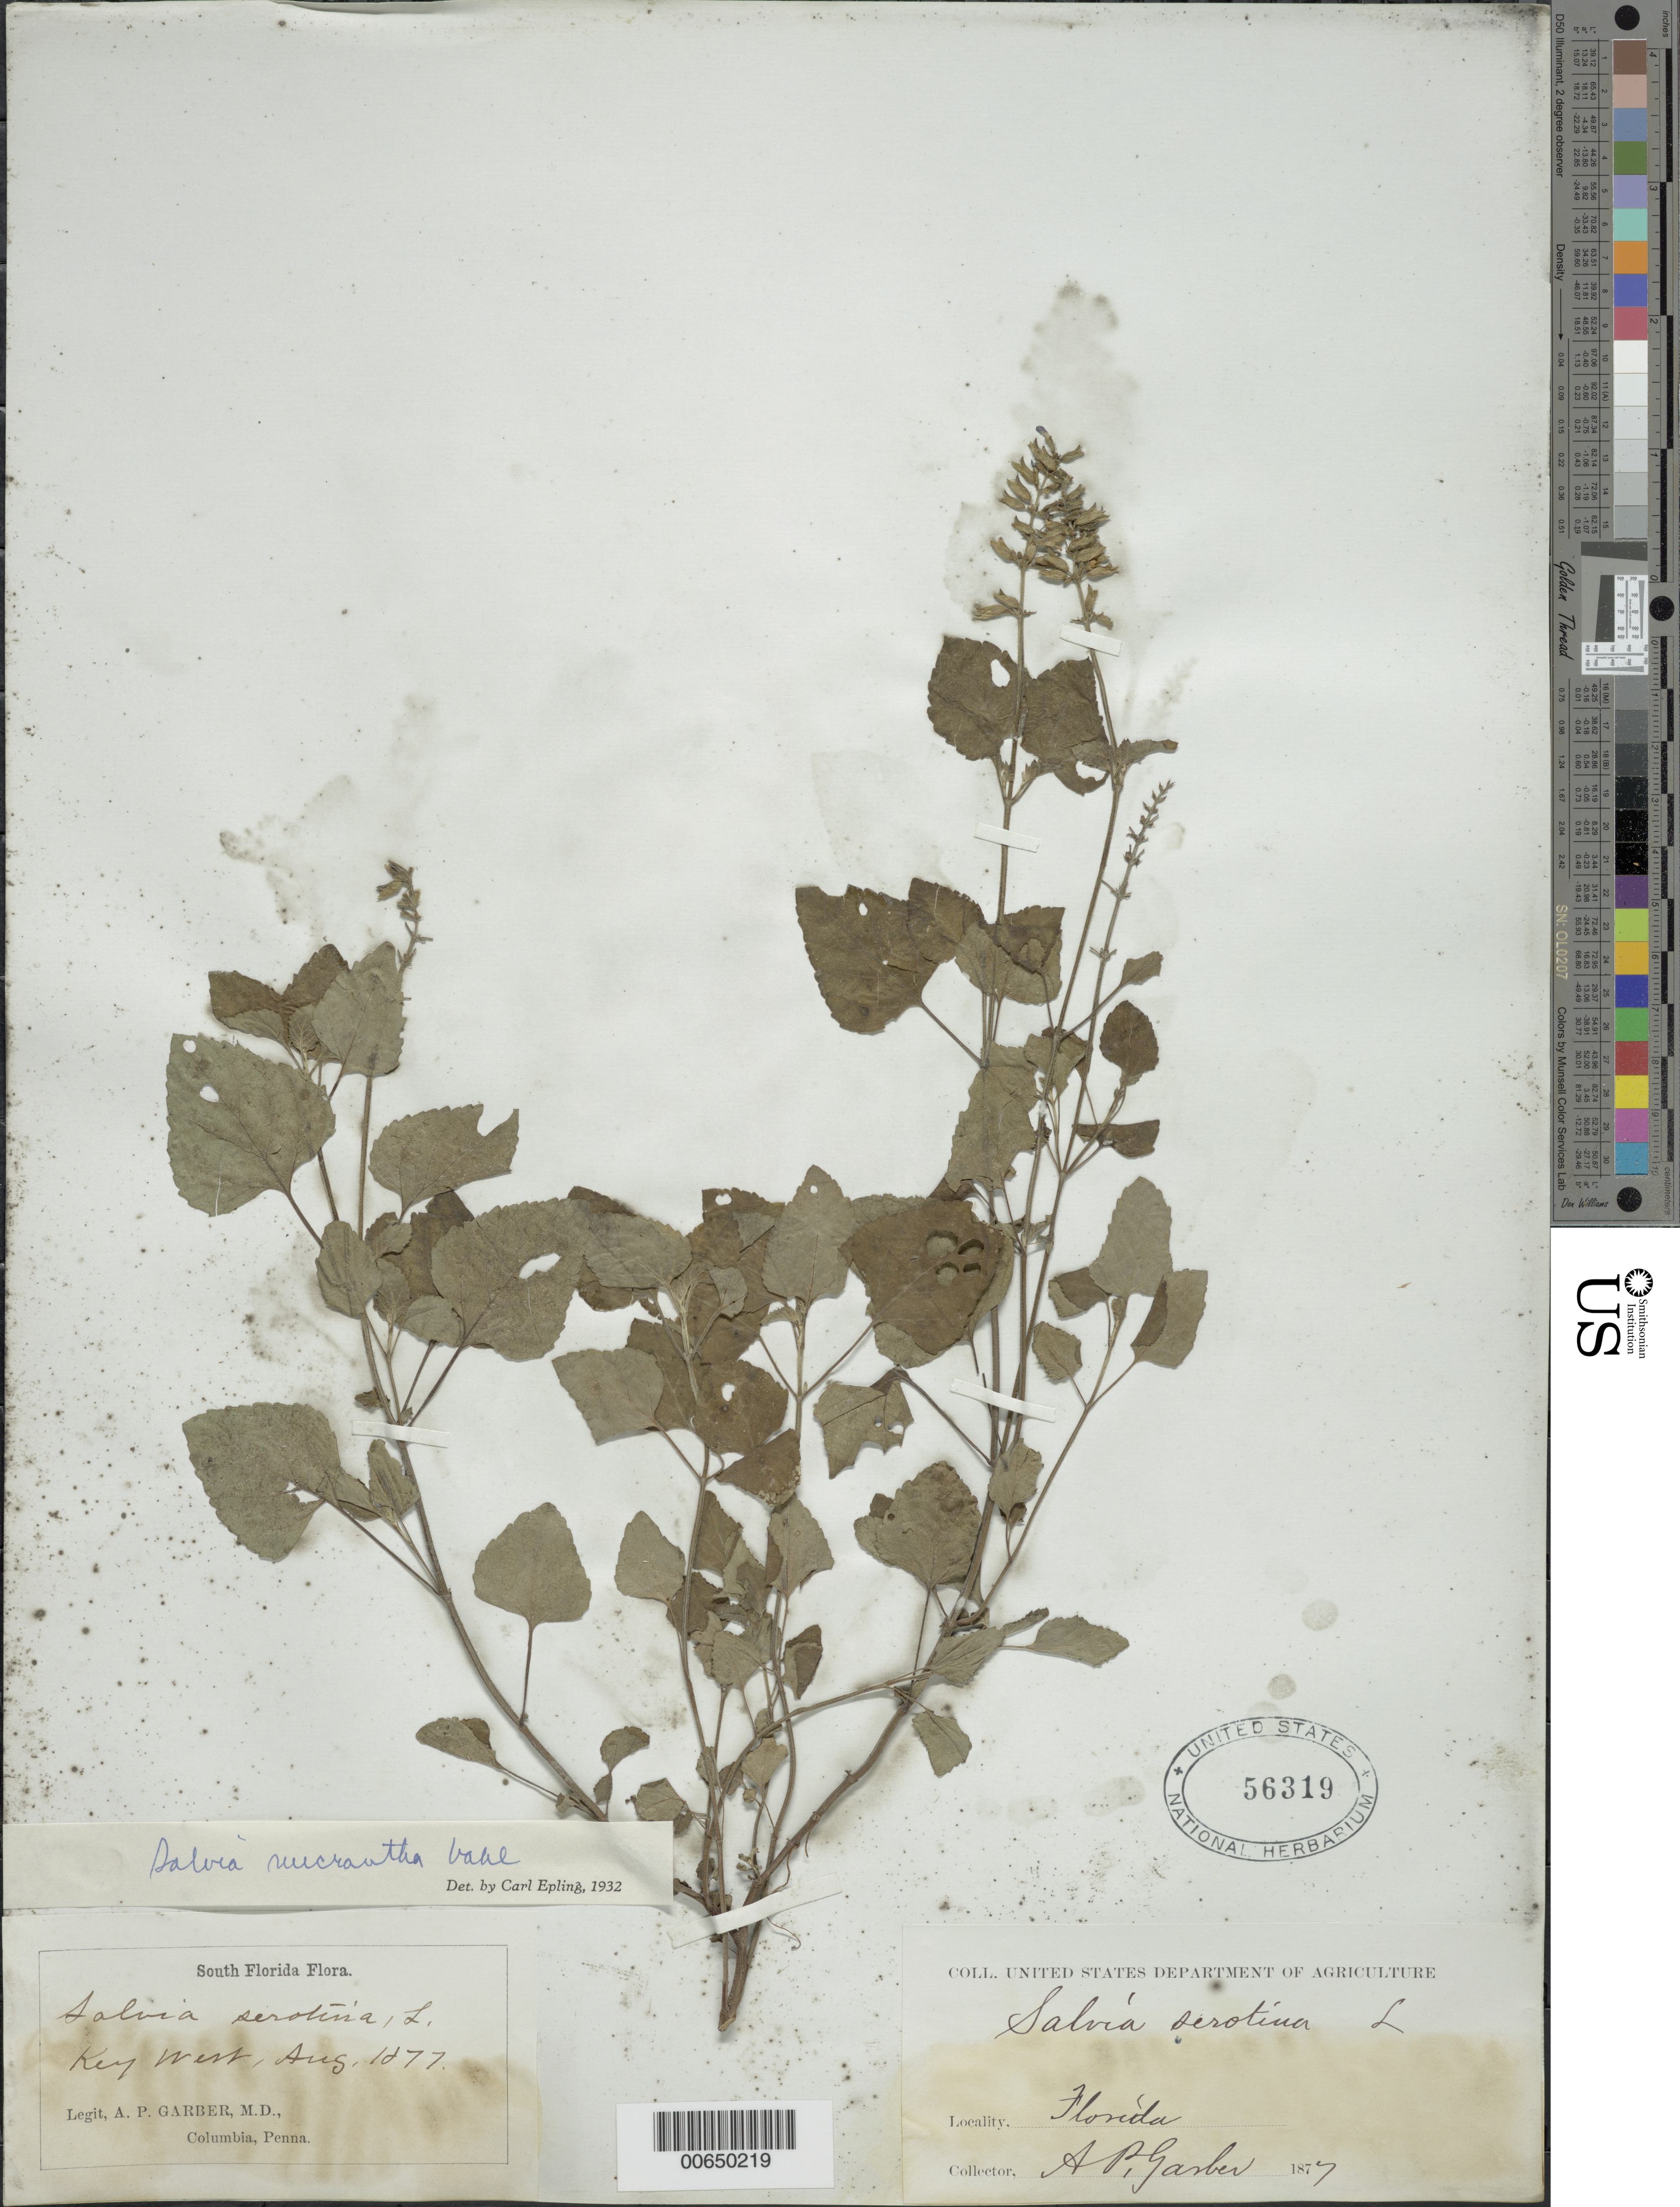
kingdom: Plantae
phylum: Tracheophyta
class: Magnoliopsida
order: Lamiales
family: Lamiaceae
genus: Salvia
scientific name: Salvia micrantha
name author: Vahl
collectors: E. Palmer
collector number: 386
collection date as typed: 1874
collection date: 1874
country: United States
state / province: Florida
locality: Key West.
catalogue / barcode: US 56920